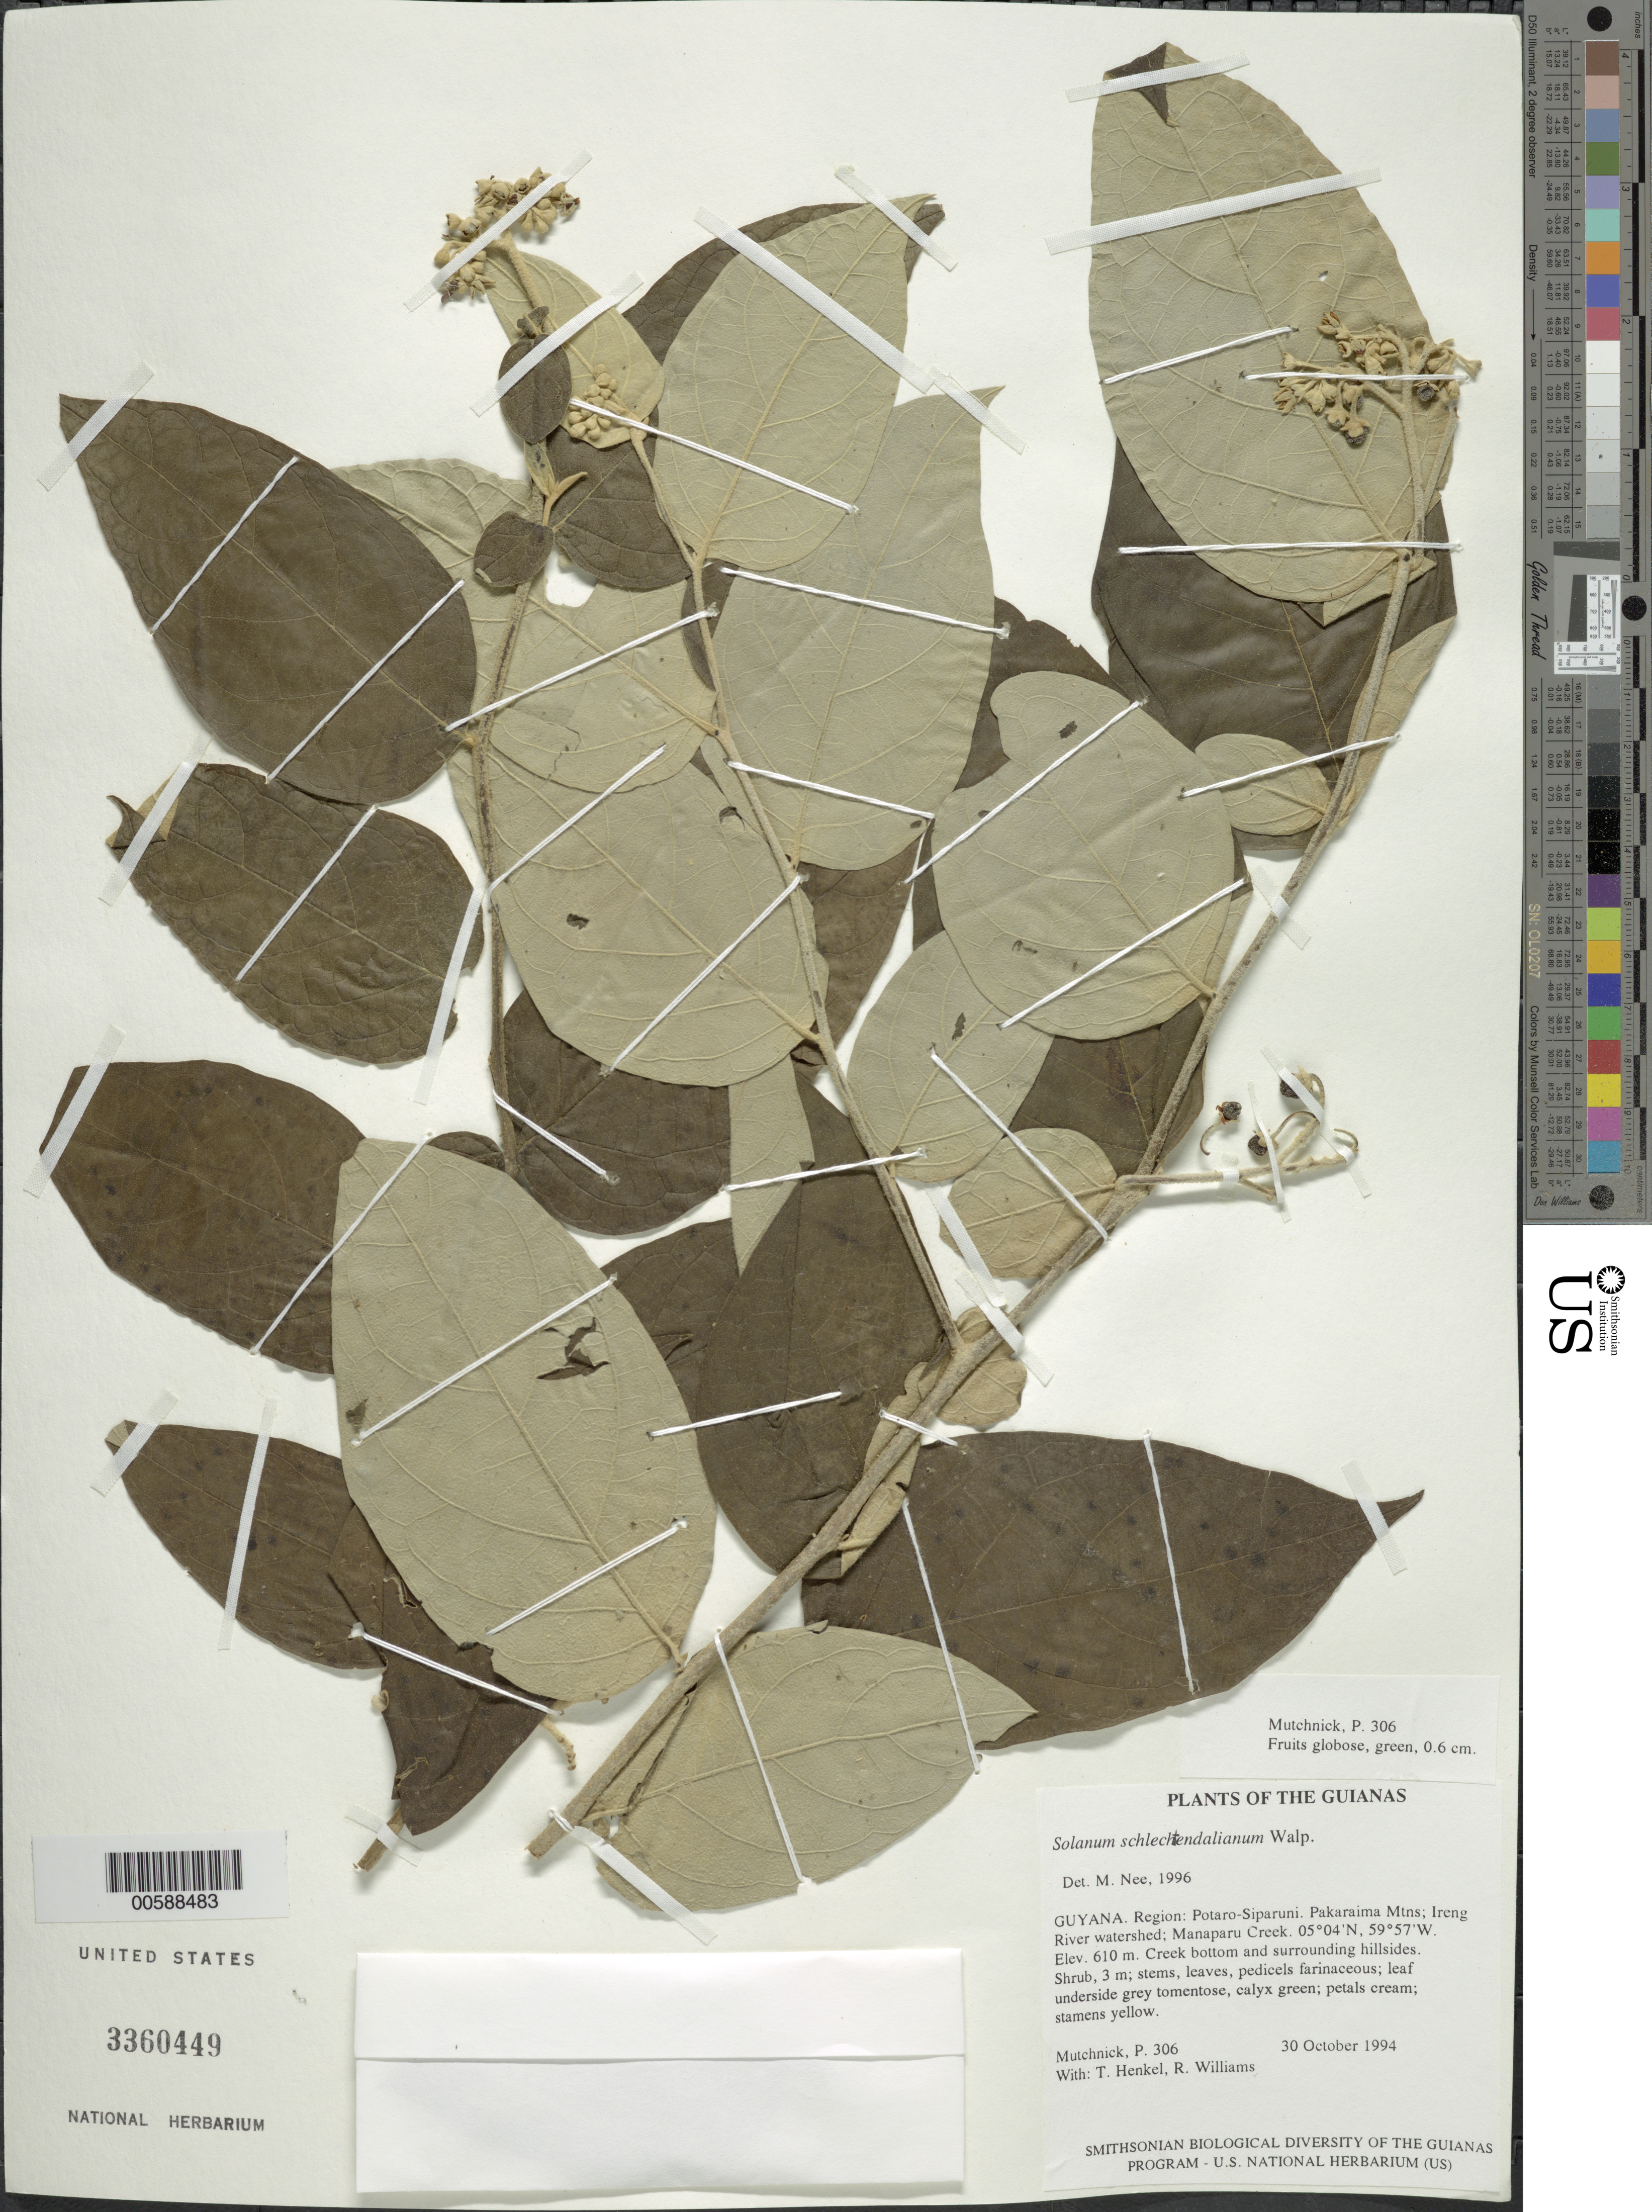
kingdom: Plantae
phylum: Tracheophyta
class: Magnoliopsida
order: Solanales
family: Solanaceae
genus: Solanum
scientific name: Solanum schlechtendalianum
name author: Walp.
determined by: Nee, Michael H.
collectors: P. Mutchnick, T. Henkel & R. Williams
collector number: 306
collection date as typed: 10 Oct 1994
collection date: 1994-10-10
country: Guyana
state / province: Potaro-Siparuni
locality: Pakaraima Mtns; Ireng River watershed; Manaparu Creek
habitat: Creek bottom and surrounding hillsides.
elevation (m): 610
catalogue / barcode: US 3360449